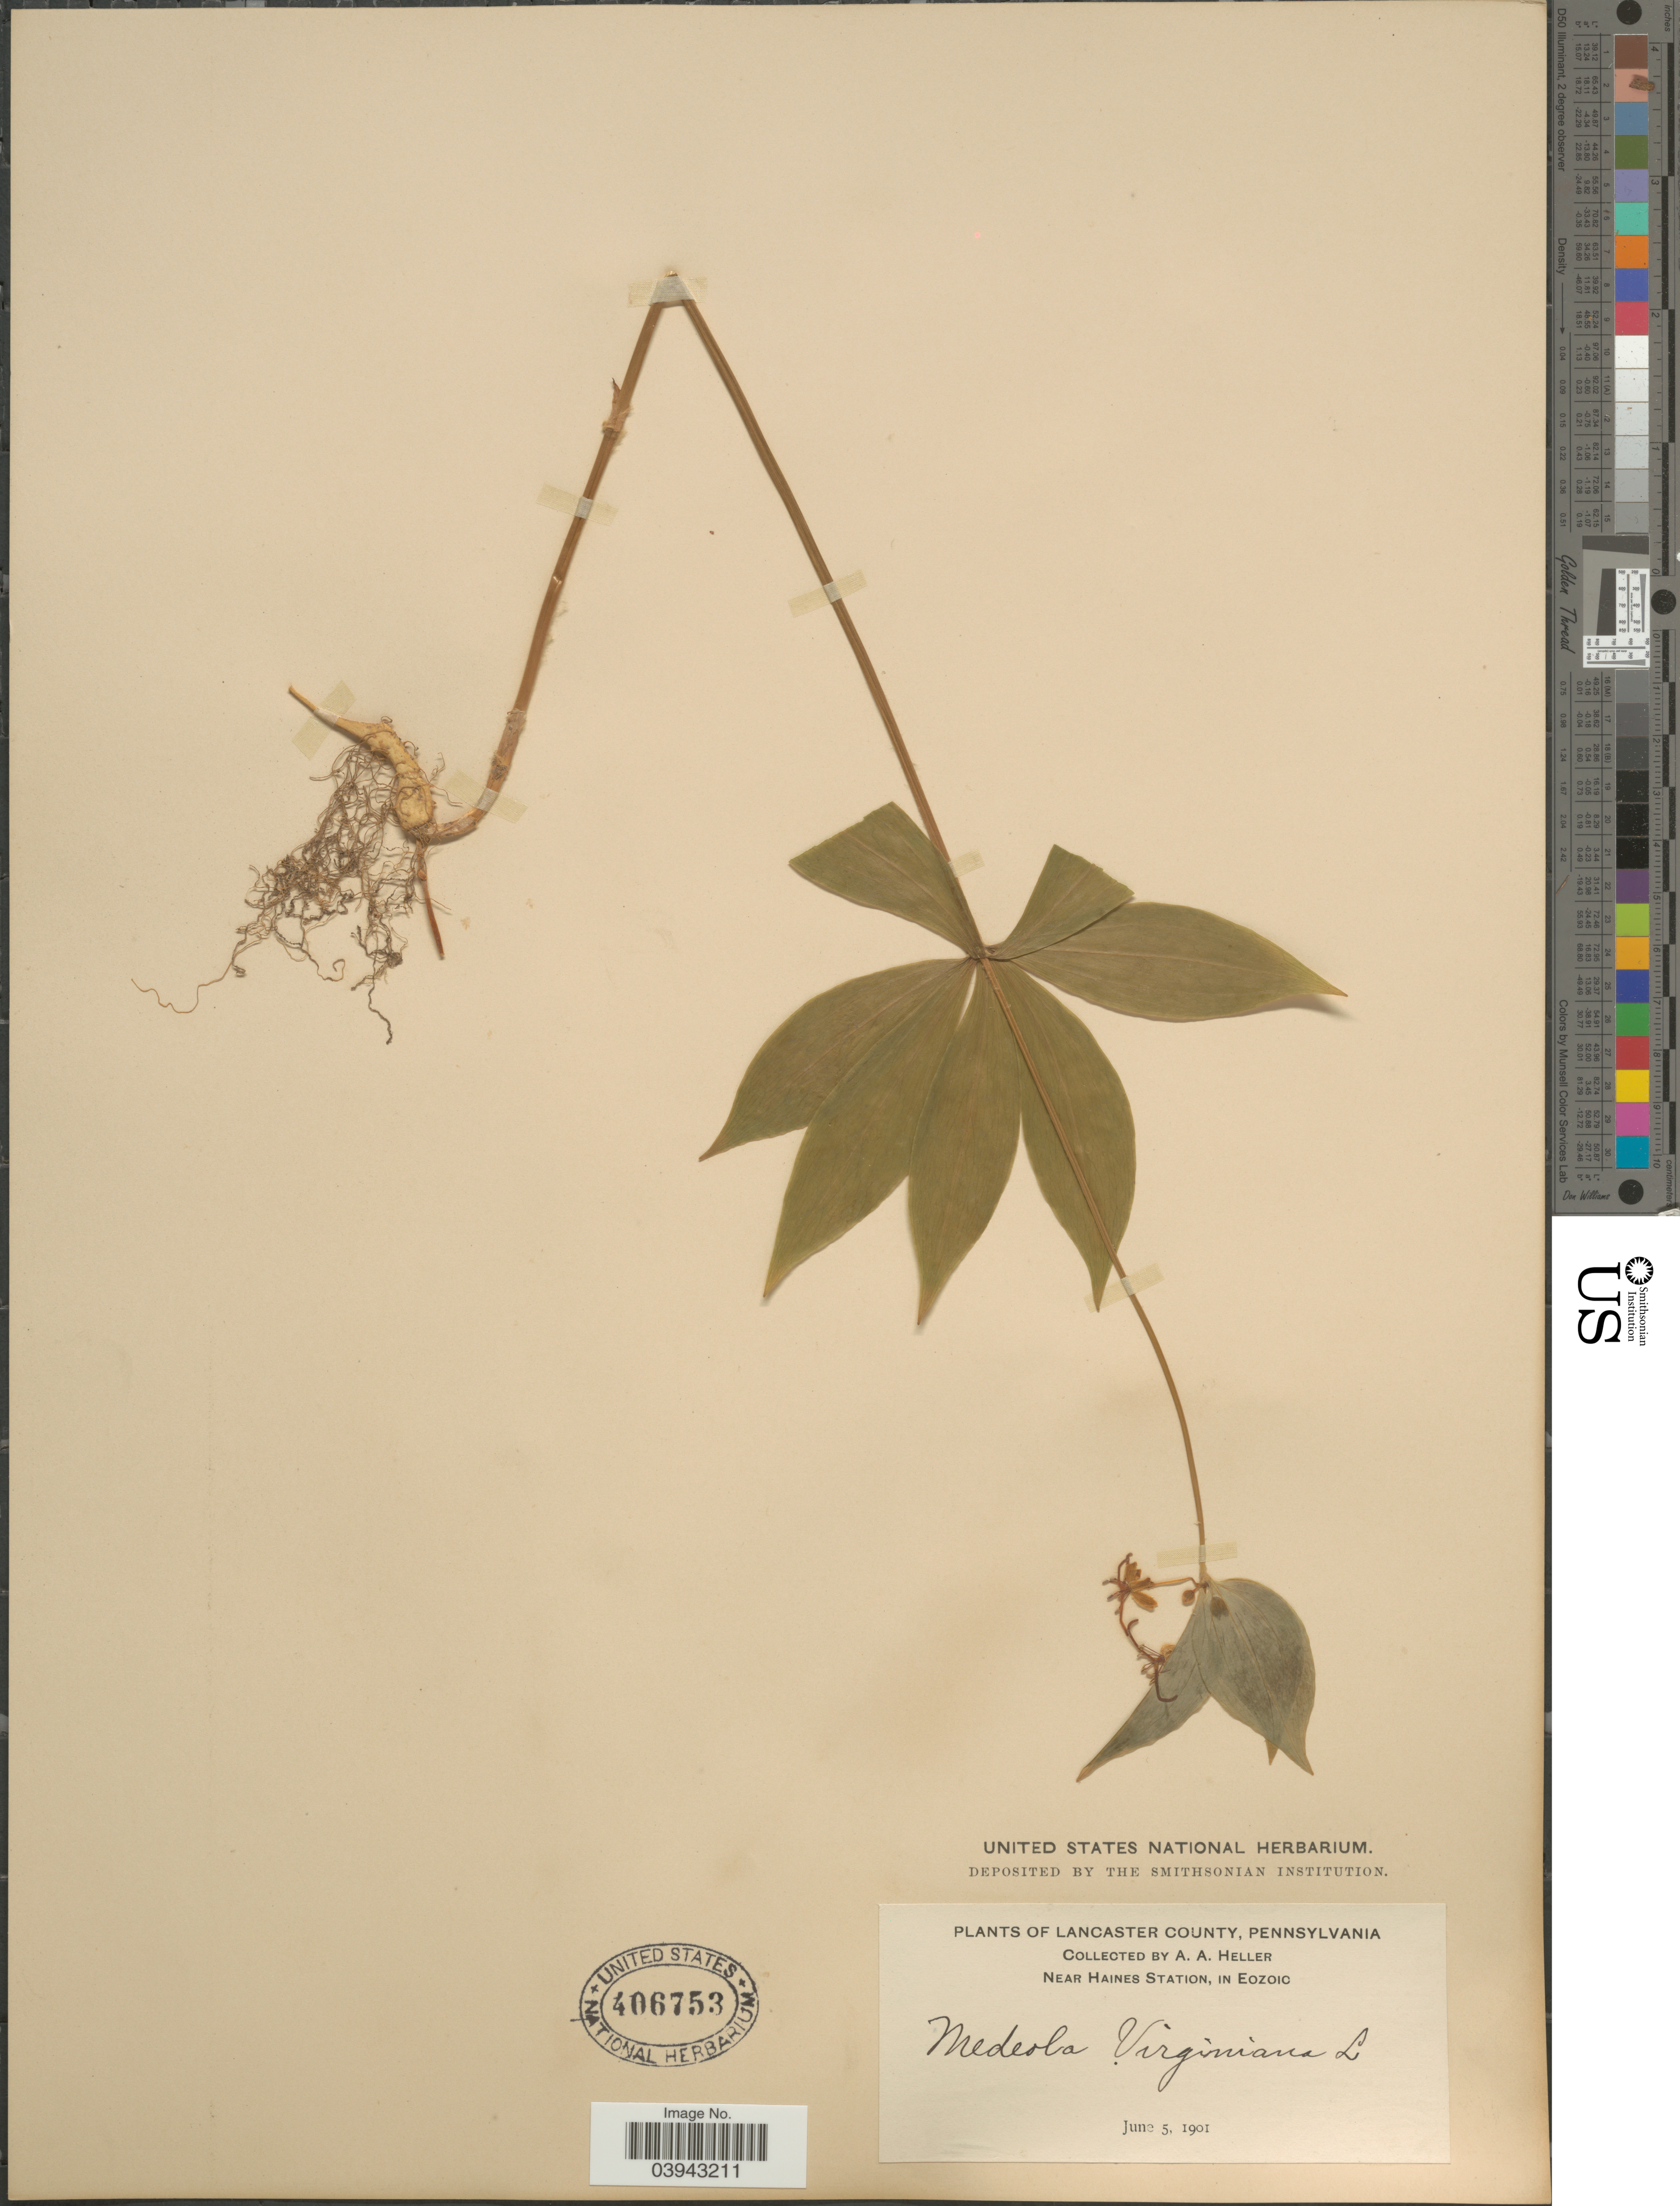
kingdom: Plantae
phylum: Tracheophyta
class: Liliopsida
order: Liliales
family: Liliaceae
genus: Medeola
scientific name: Medeola virginiana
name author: (L.) Desf.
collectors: A. A. Heller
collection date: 1901-06-05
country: United States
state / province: Pennsylvania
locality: Lancaster County. Near Haines Station, in Eozoic.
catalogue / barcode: US 406753